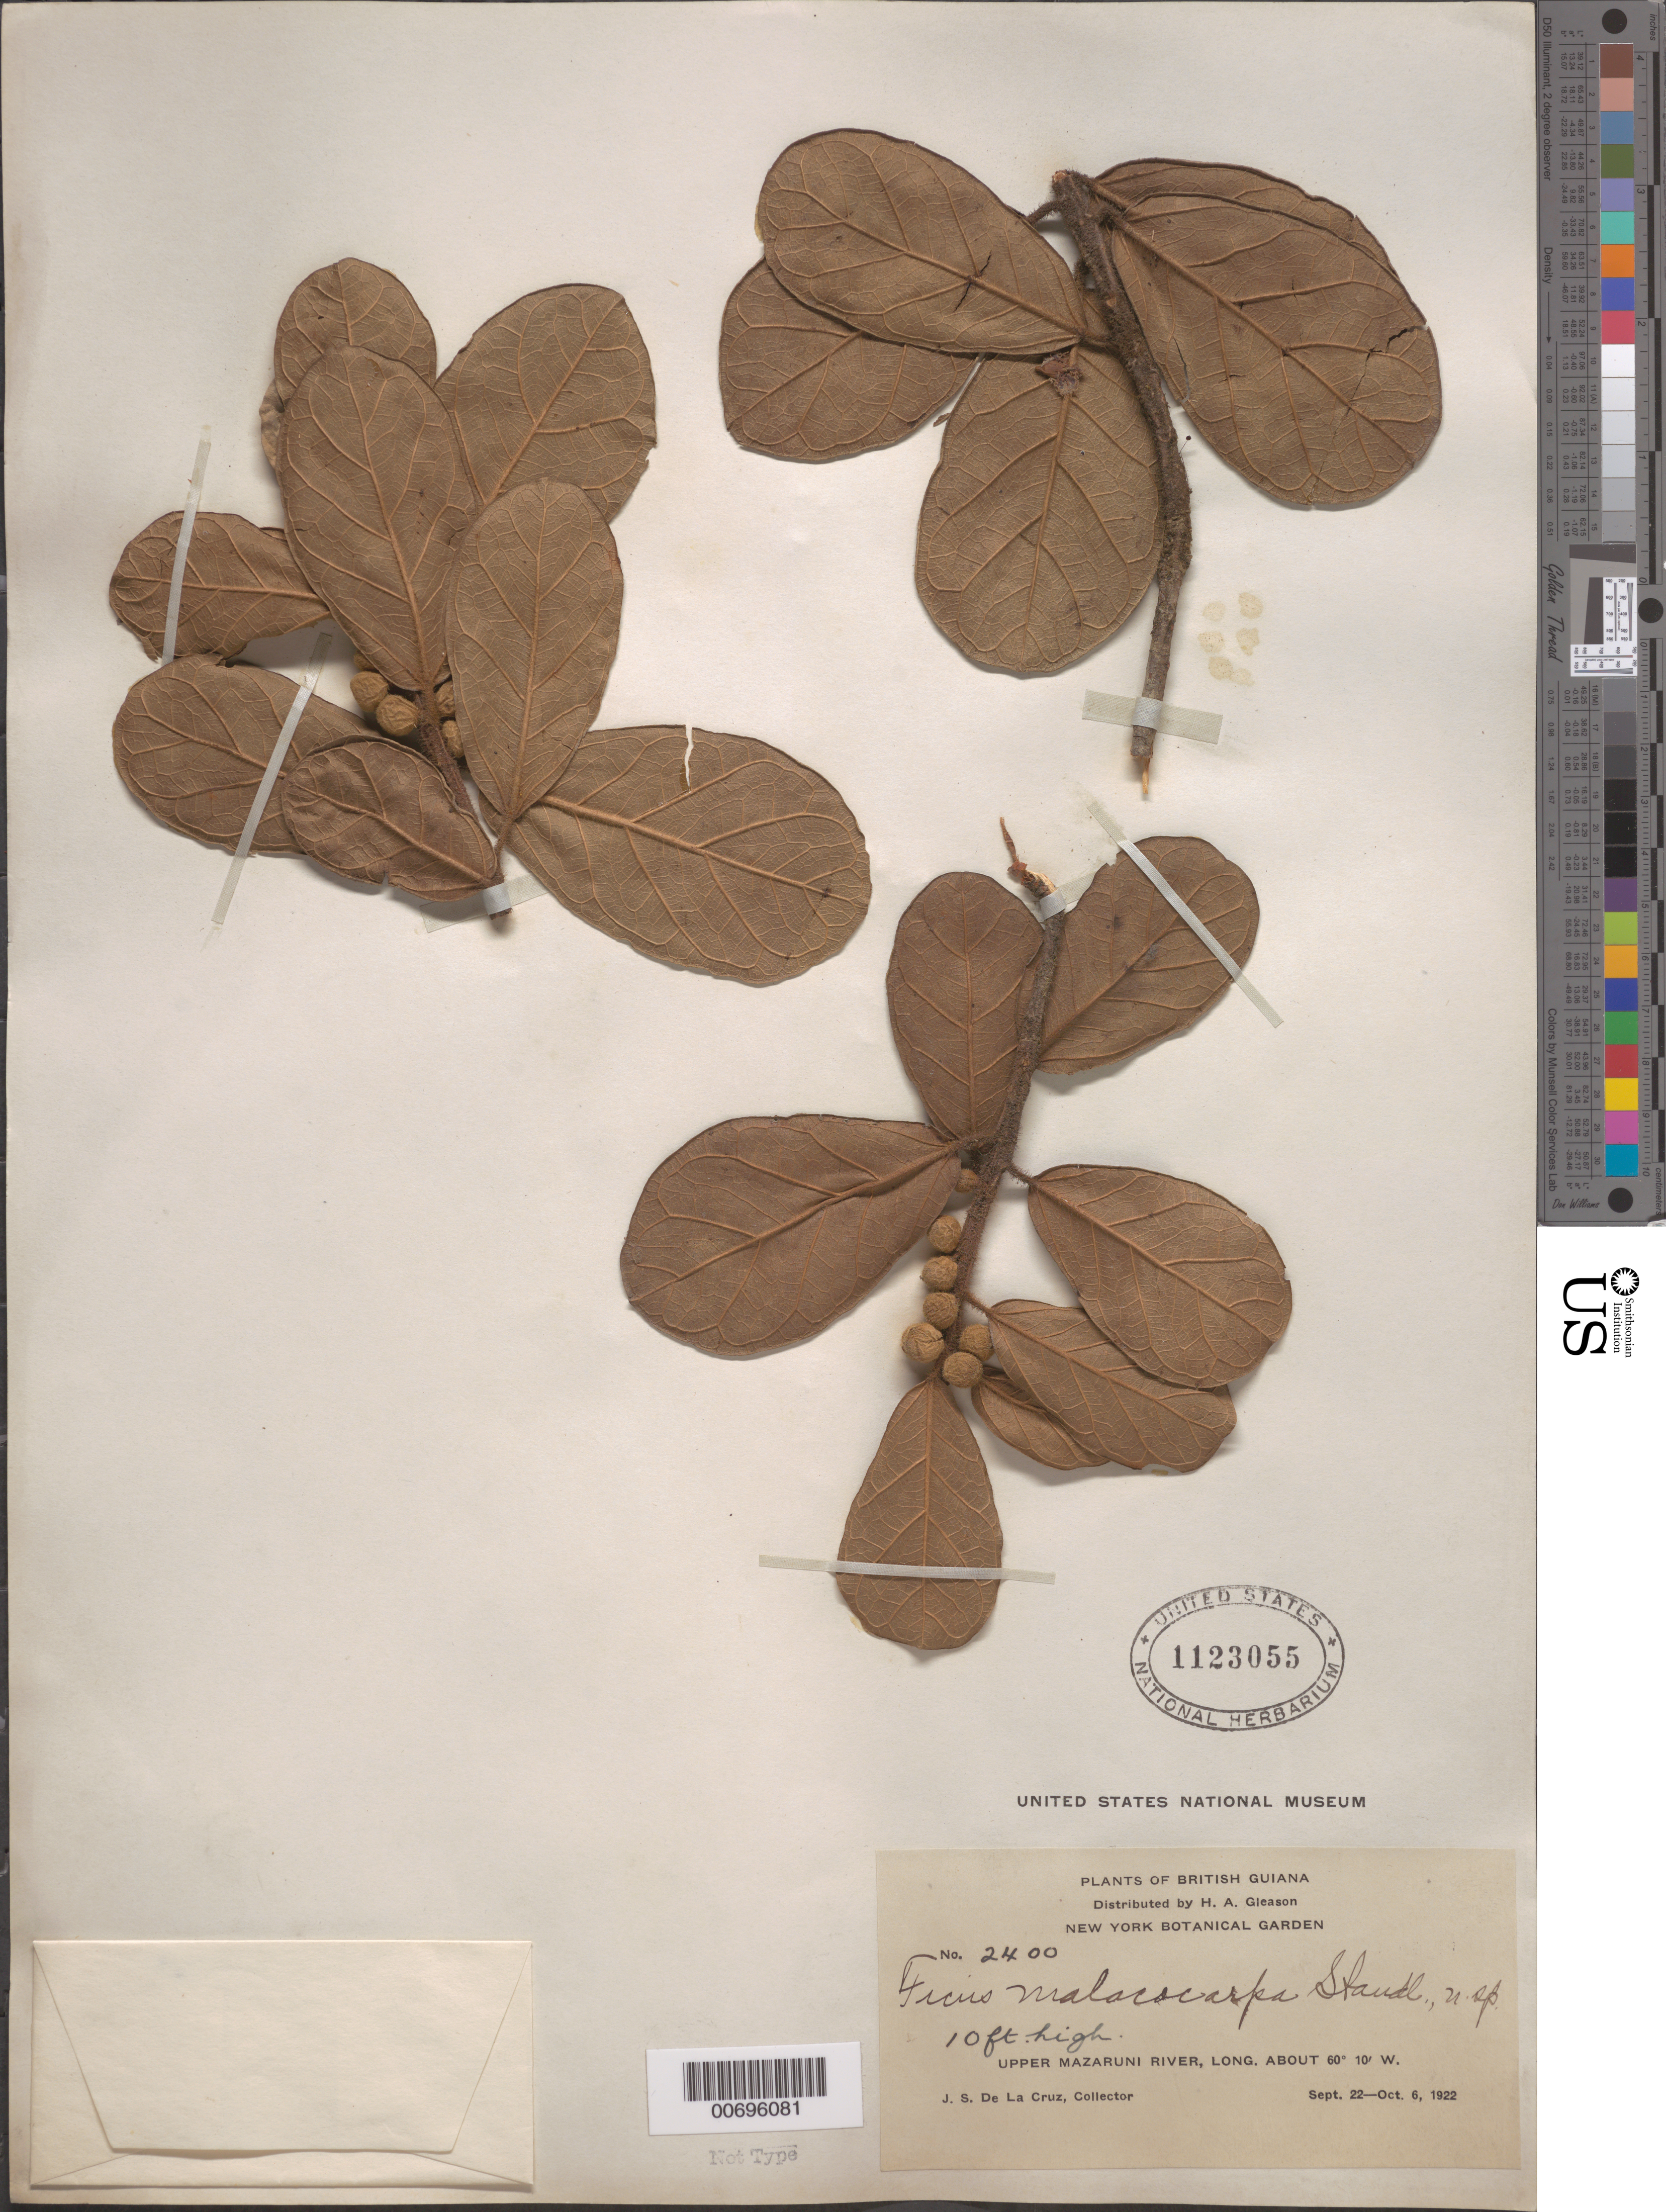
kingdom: Plantae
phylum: Tracheophyta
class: Magnoliopsida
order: Rosales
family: Moraceae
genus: Ficus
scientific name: Ficus malacocarpa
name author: Standl.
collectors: J. S. de la Cruz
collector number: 2400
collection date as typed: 22-Sep-22 to 6-Oct-22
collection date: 1922-09-22/1922-10-06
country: Guyana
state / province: Cuyuni-Mazaruni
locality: Upper Mazaruni R.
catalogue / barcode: US 1123055